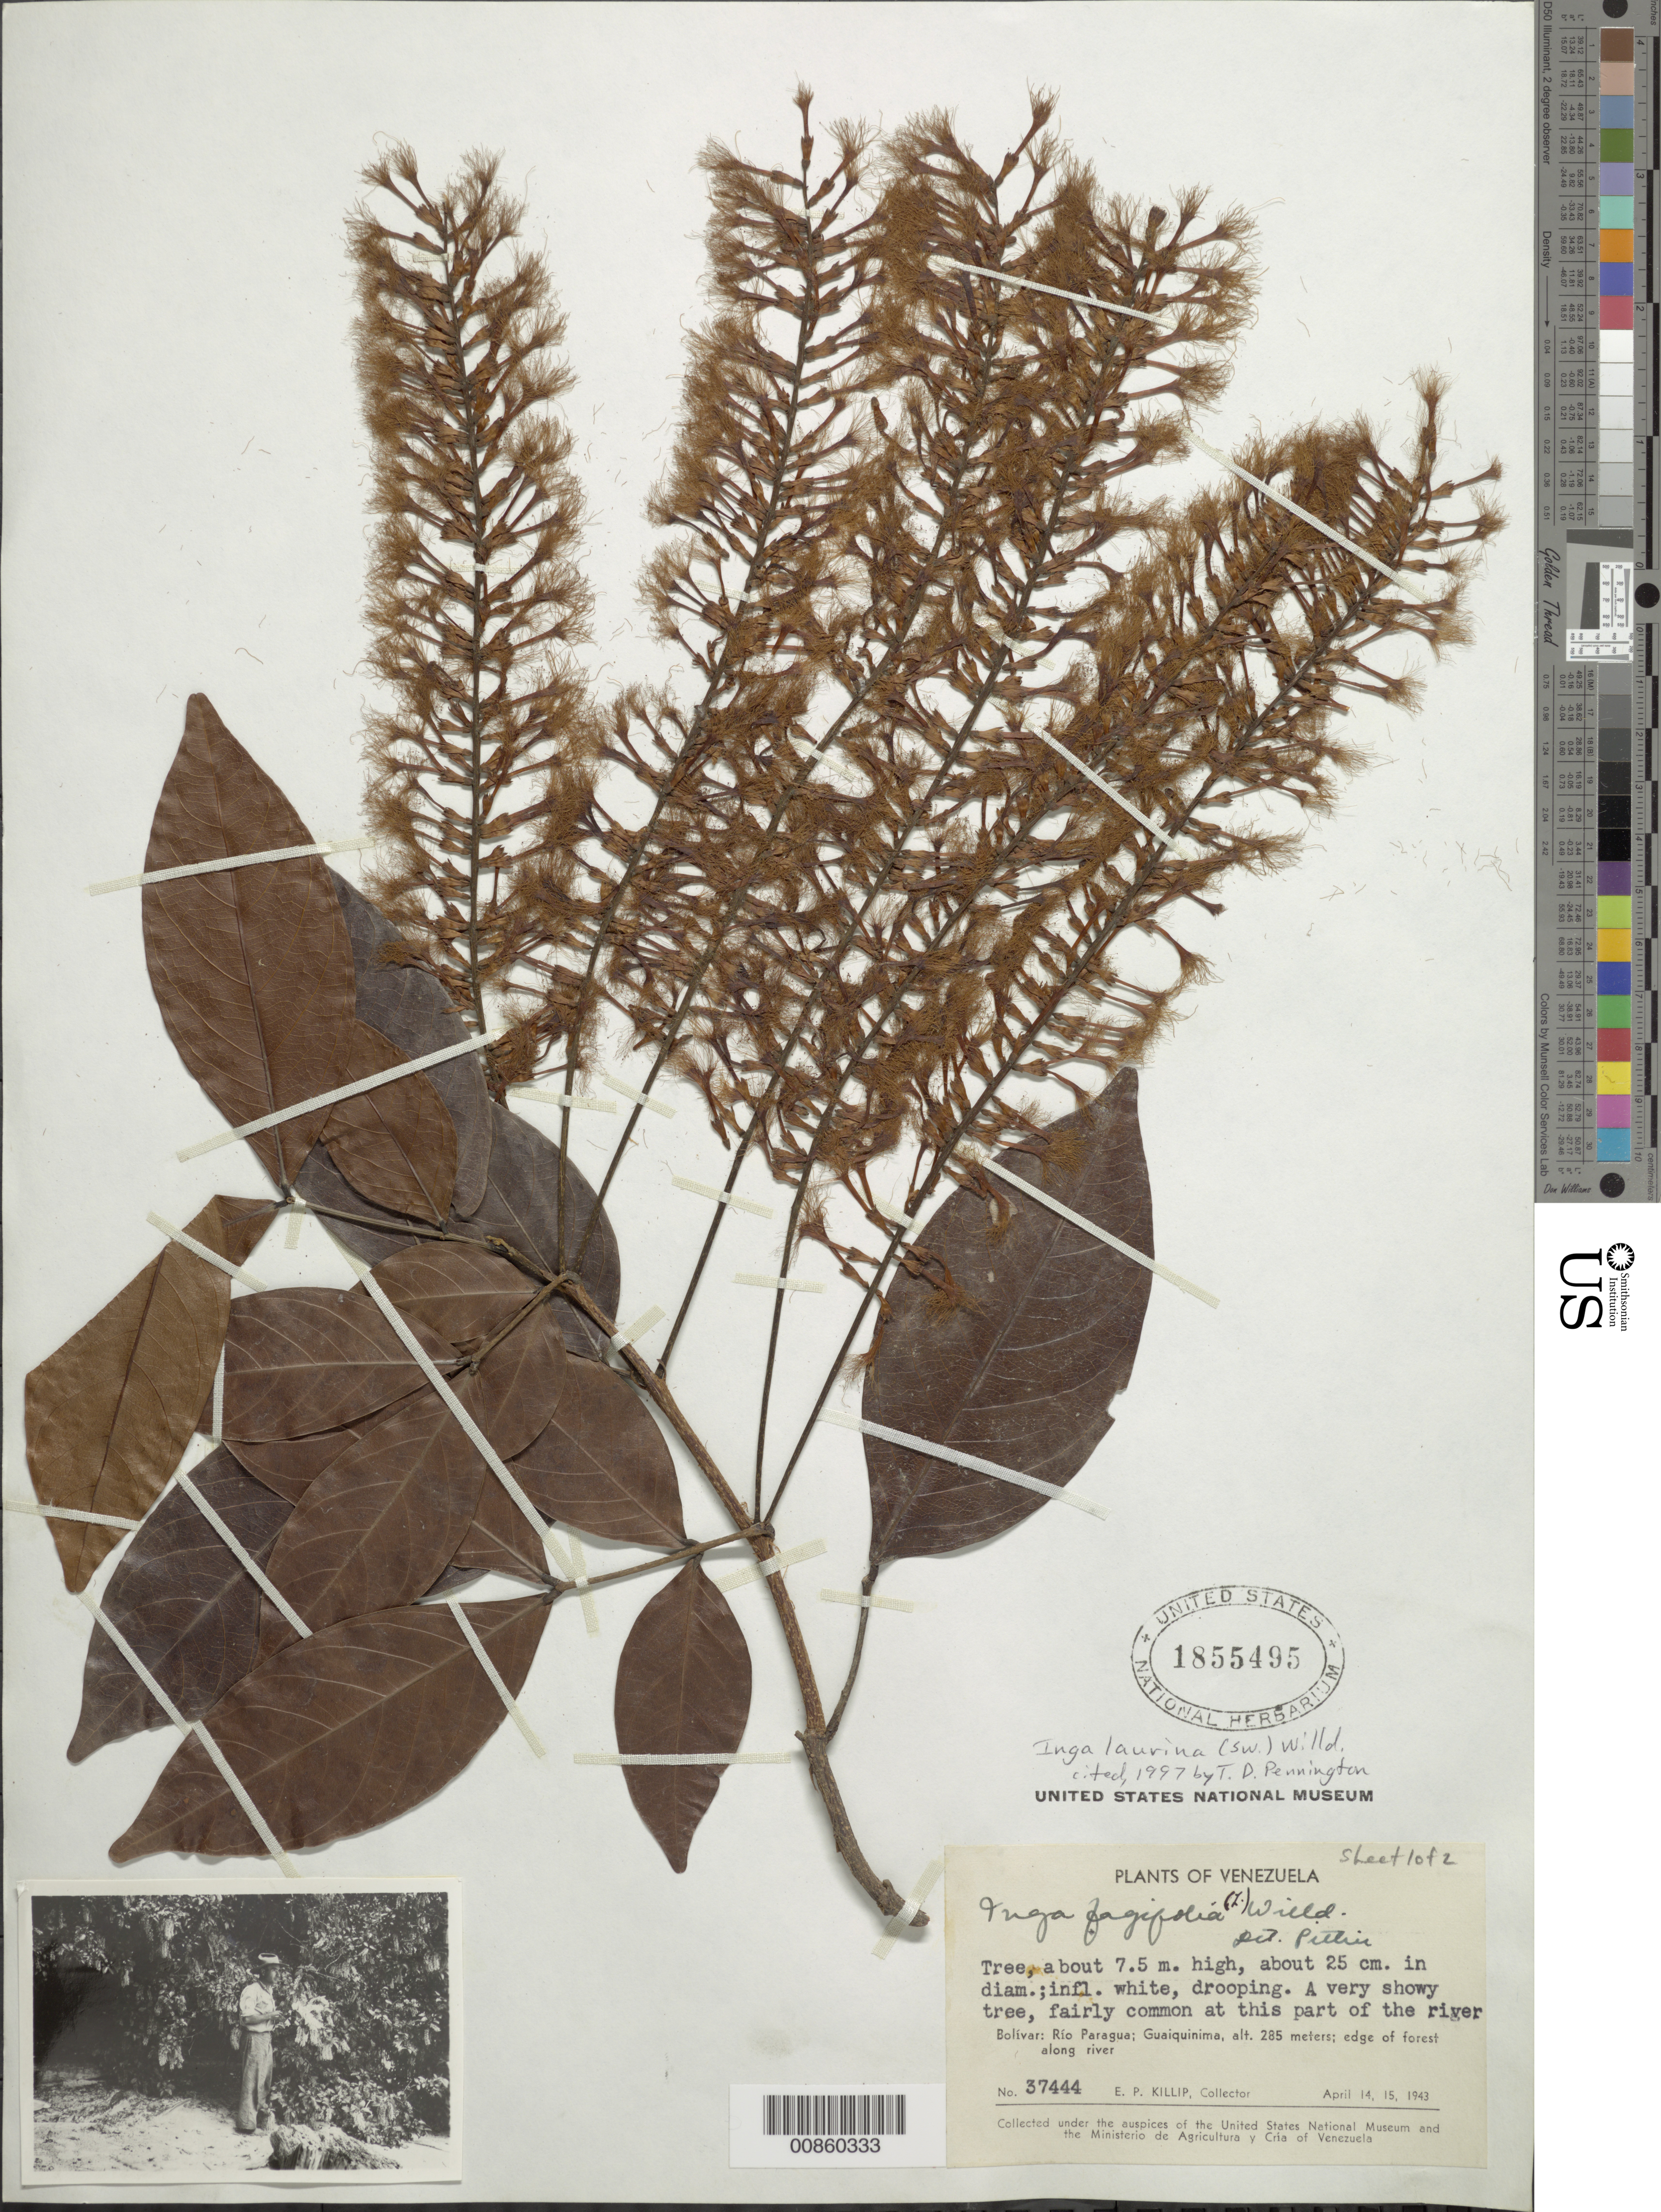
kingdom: Plantae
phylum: Tracheophyta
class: Magnoliopsida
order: Fabales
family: Fabaceae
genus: Inga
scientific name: Inga laurina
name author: (Sw.) Willd.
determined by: Pennington, T. D., (K)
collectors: E. P. Killip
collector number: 37444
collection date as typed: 14-Apr-43 to 15-Apr-43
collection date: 1943-04-14/1943-04-15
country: Venezuela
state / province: Bolívar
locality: Río Paragua, Guaiquinima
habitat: Edge of forest along river.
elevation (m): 285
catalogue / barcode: US 1855495